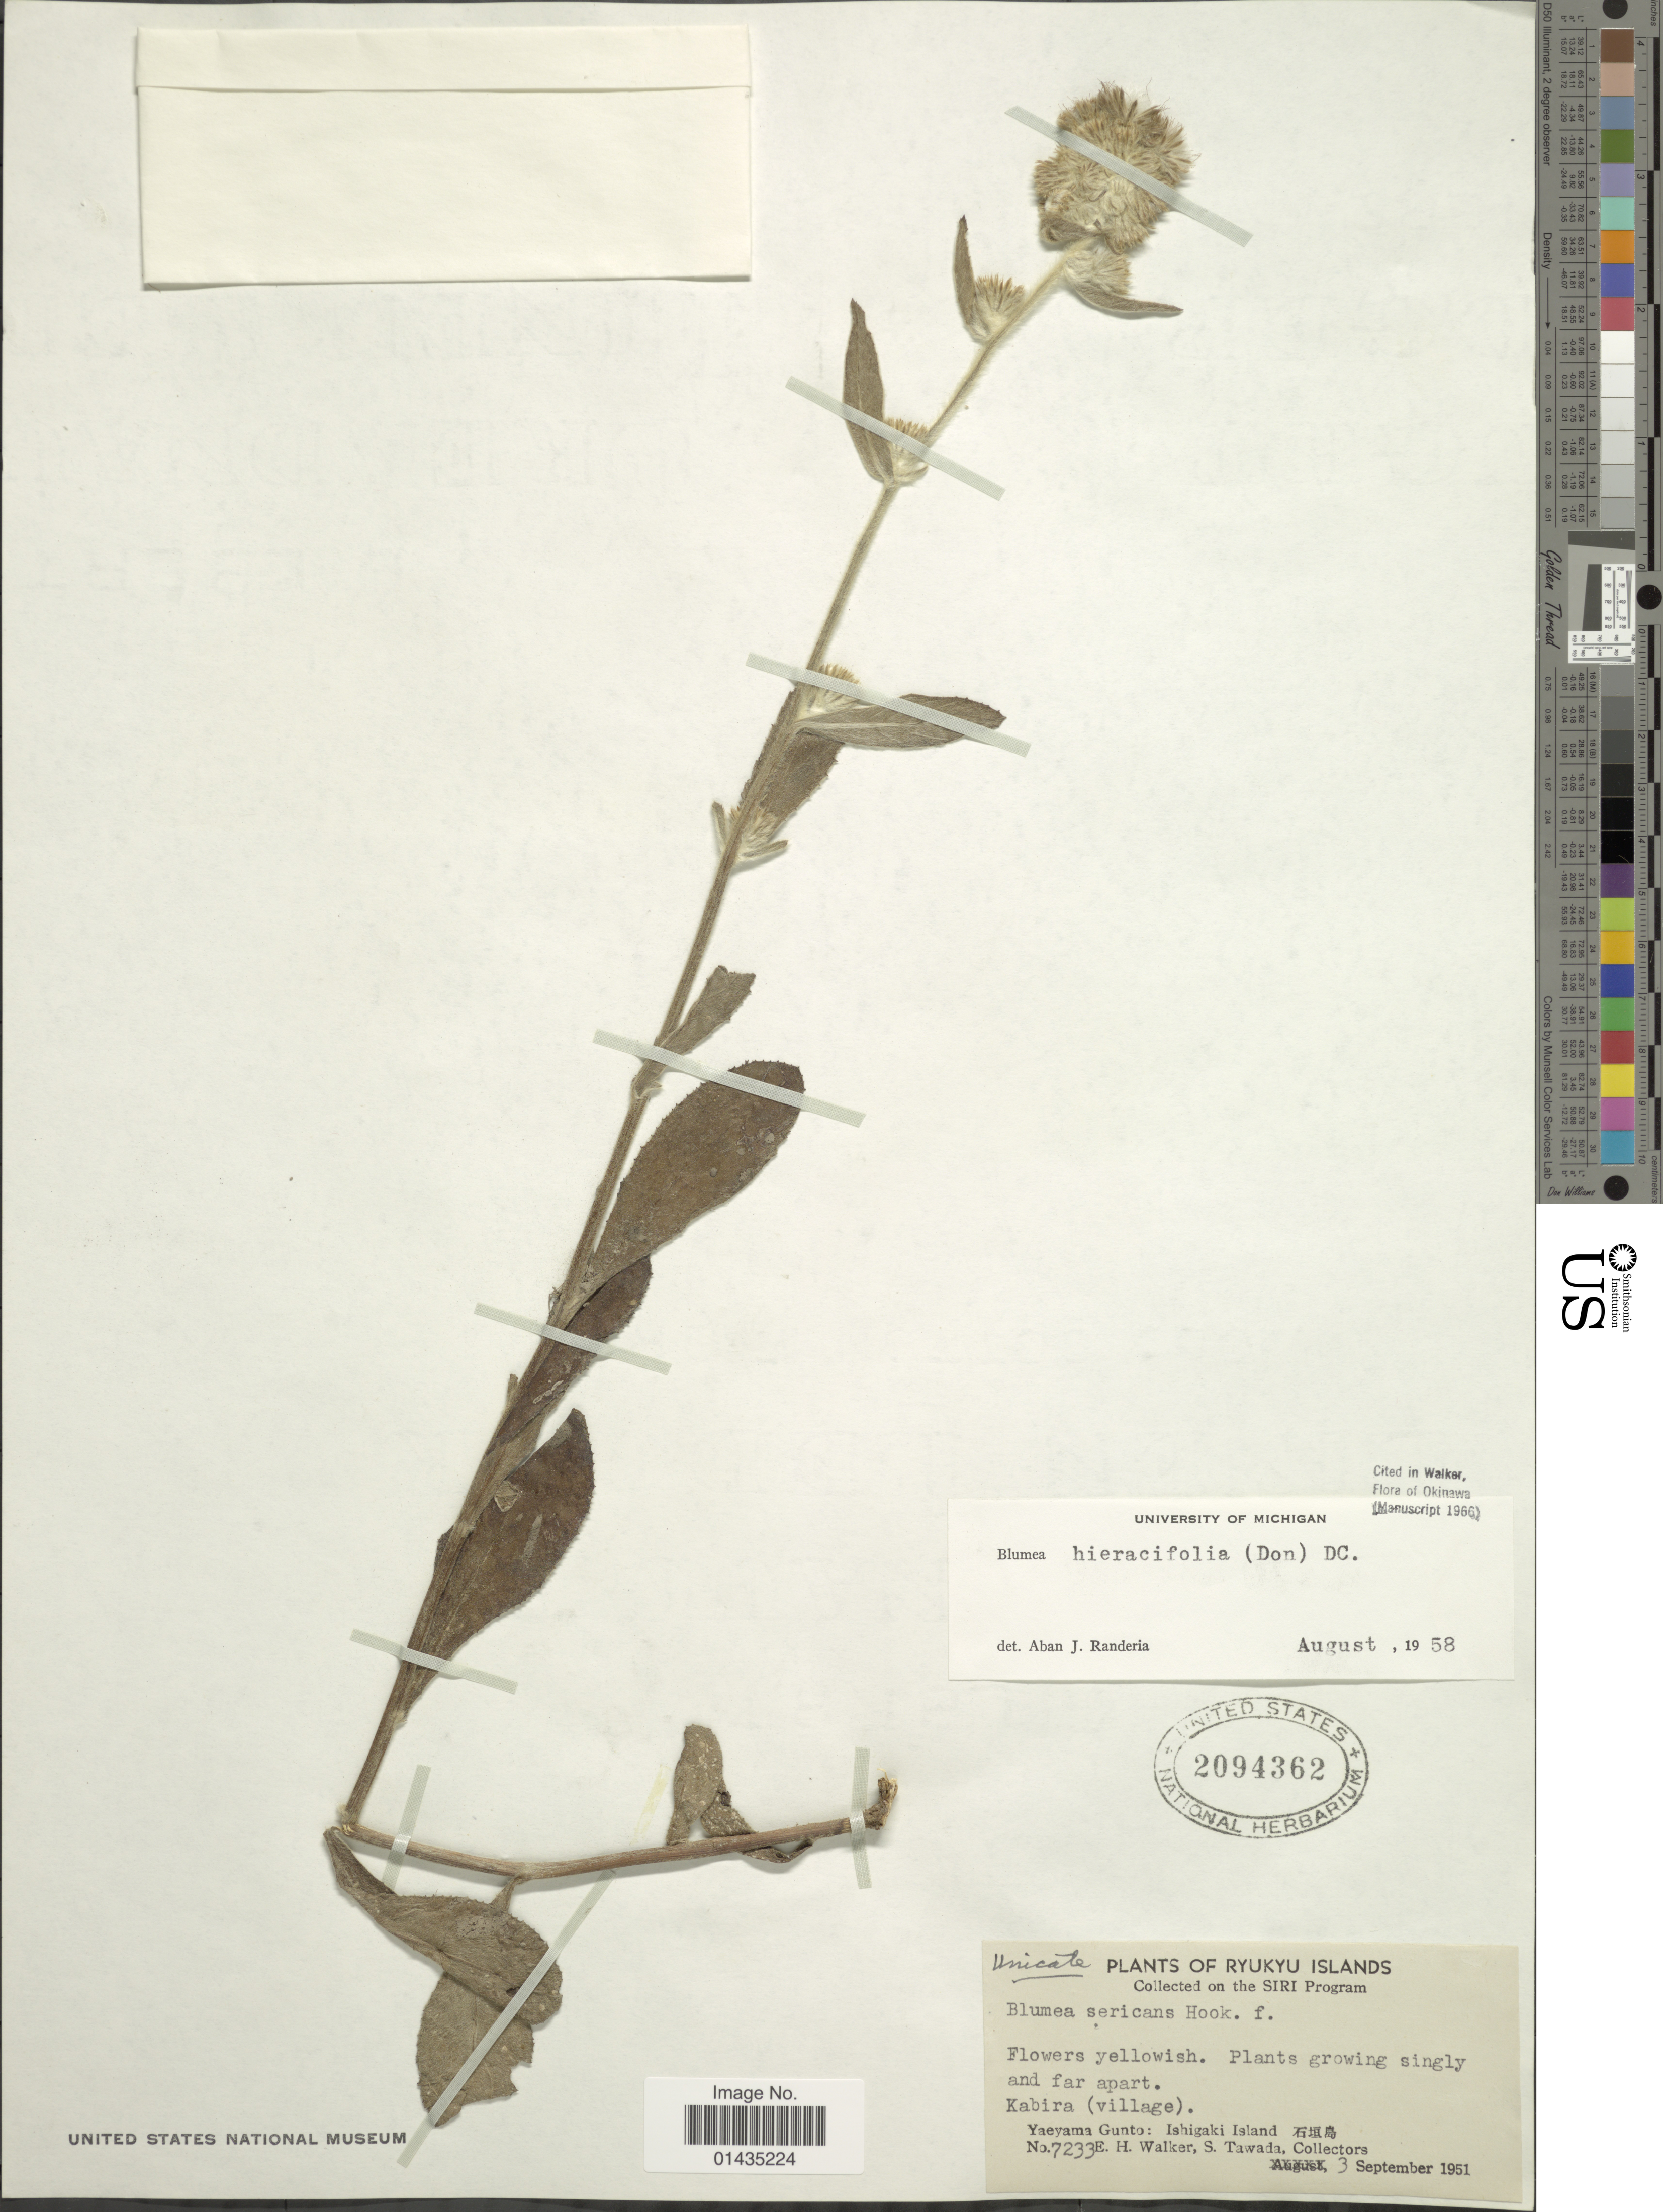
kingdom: Plantae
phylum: Tracheophyta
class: Magnoliopsida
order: Asterales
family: Asteraceae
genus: Blumea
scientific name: Blumea hieraciifolia var. hieraciifolia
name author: (Spreng.) DC.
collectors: E. H. Walker & S. Tawada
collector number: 7233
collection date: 1951-09-03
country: Japan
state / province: Okinawa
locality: Ryukyu Islands, Kabira (village), Yaeyama Gunto, Ishigaki Island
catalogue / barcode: US 2094362